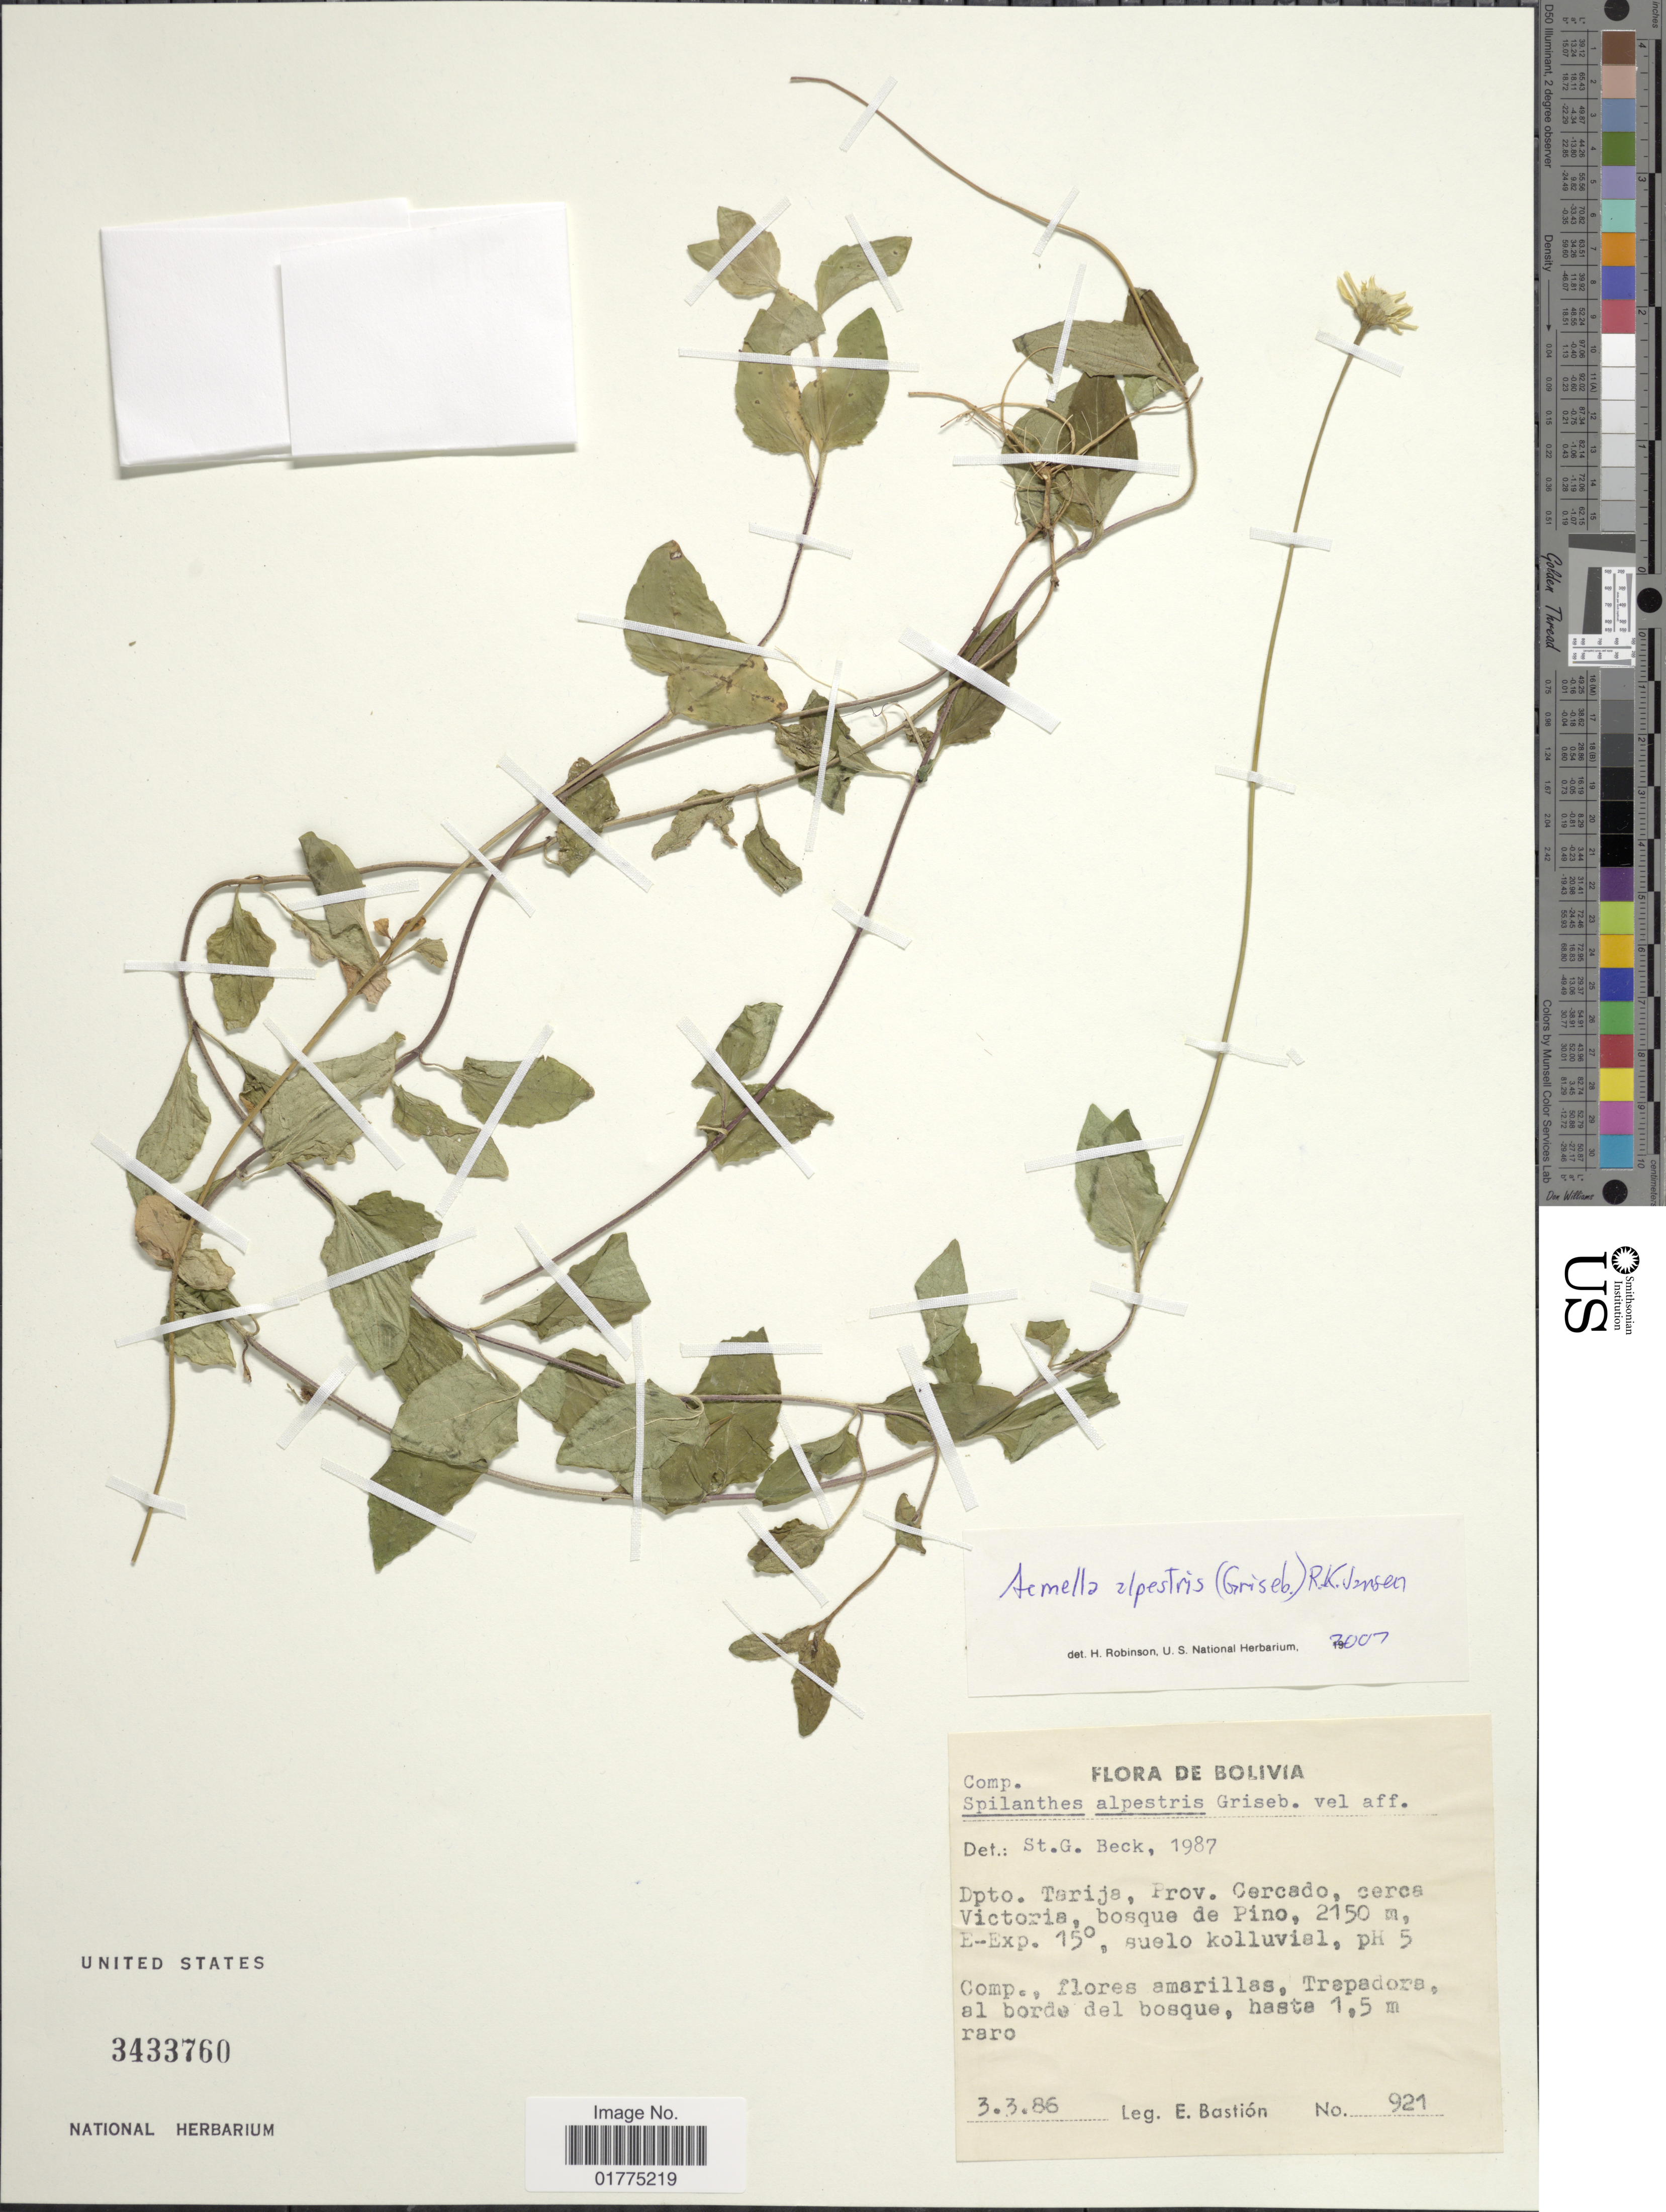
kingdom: Plantae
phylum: Tracheophyta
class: Magnoliopsida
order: Asterales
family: Asteraceae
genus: Acmella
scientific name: Acmella alpestris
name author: (Griseb.) R.K. Jansen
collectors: E. Bastion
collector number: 921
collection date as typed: Transcribed d/m/y: 3/3/86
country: Bolivia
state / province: Tarija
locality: Dpto. Tarija, Prov. Cercado, cerca Victoria, bosque de Pino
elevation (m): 2150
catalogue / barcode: US 3433760